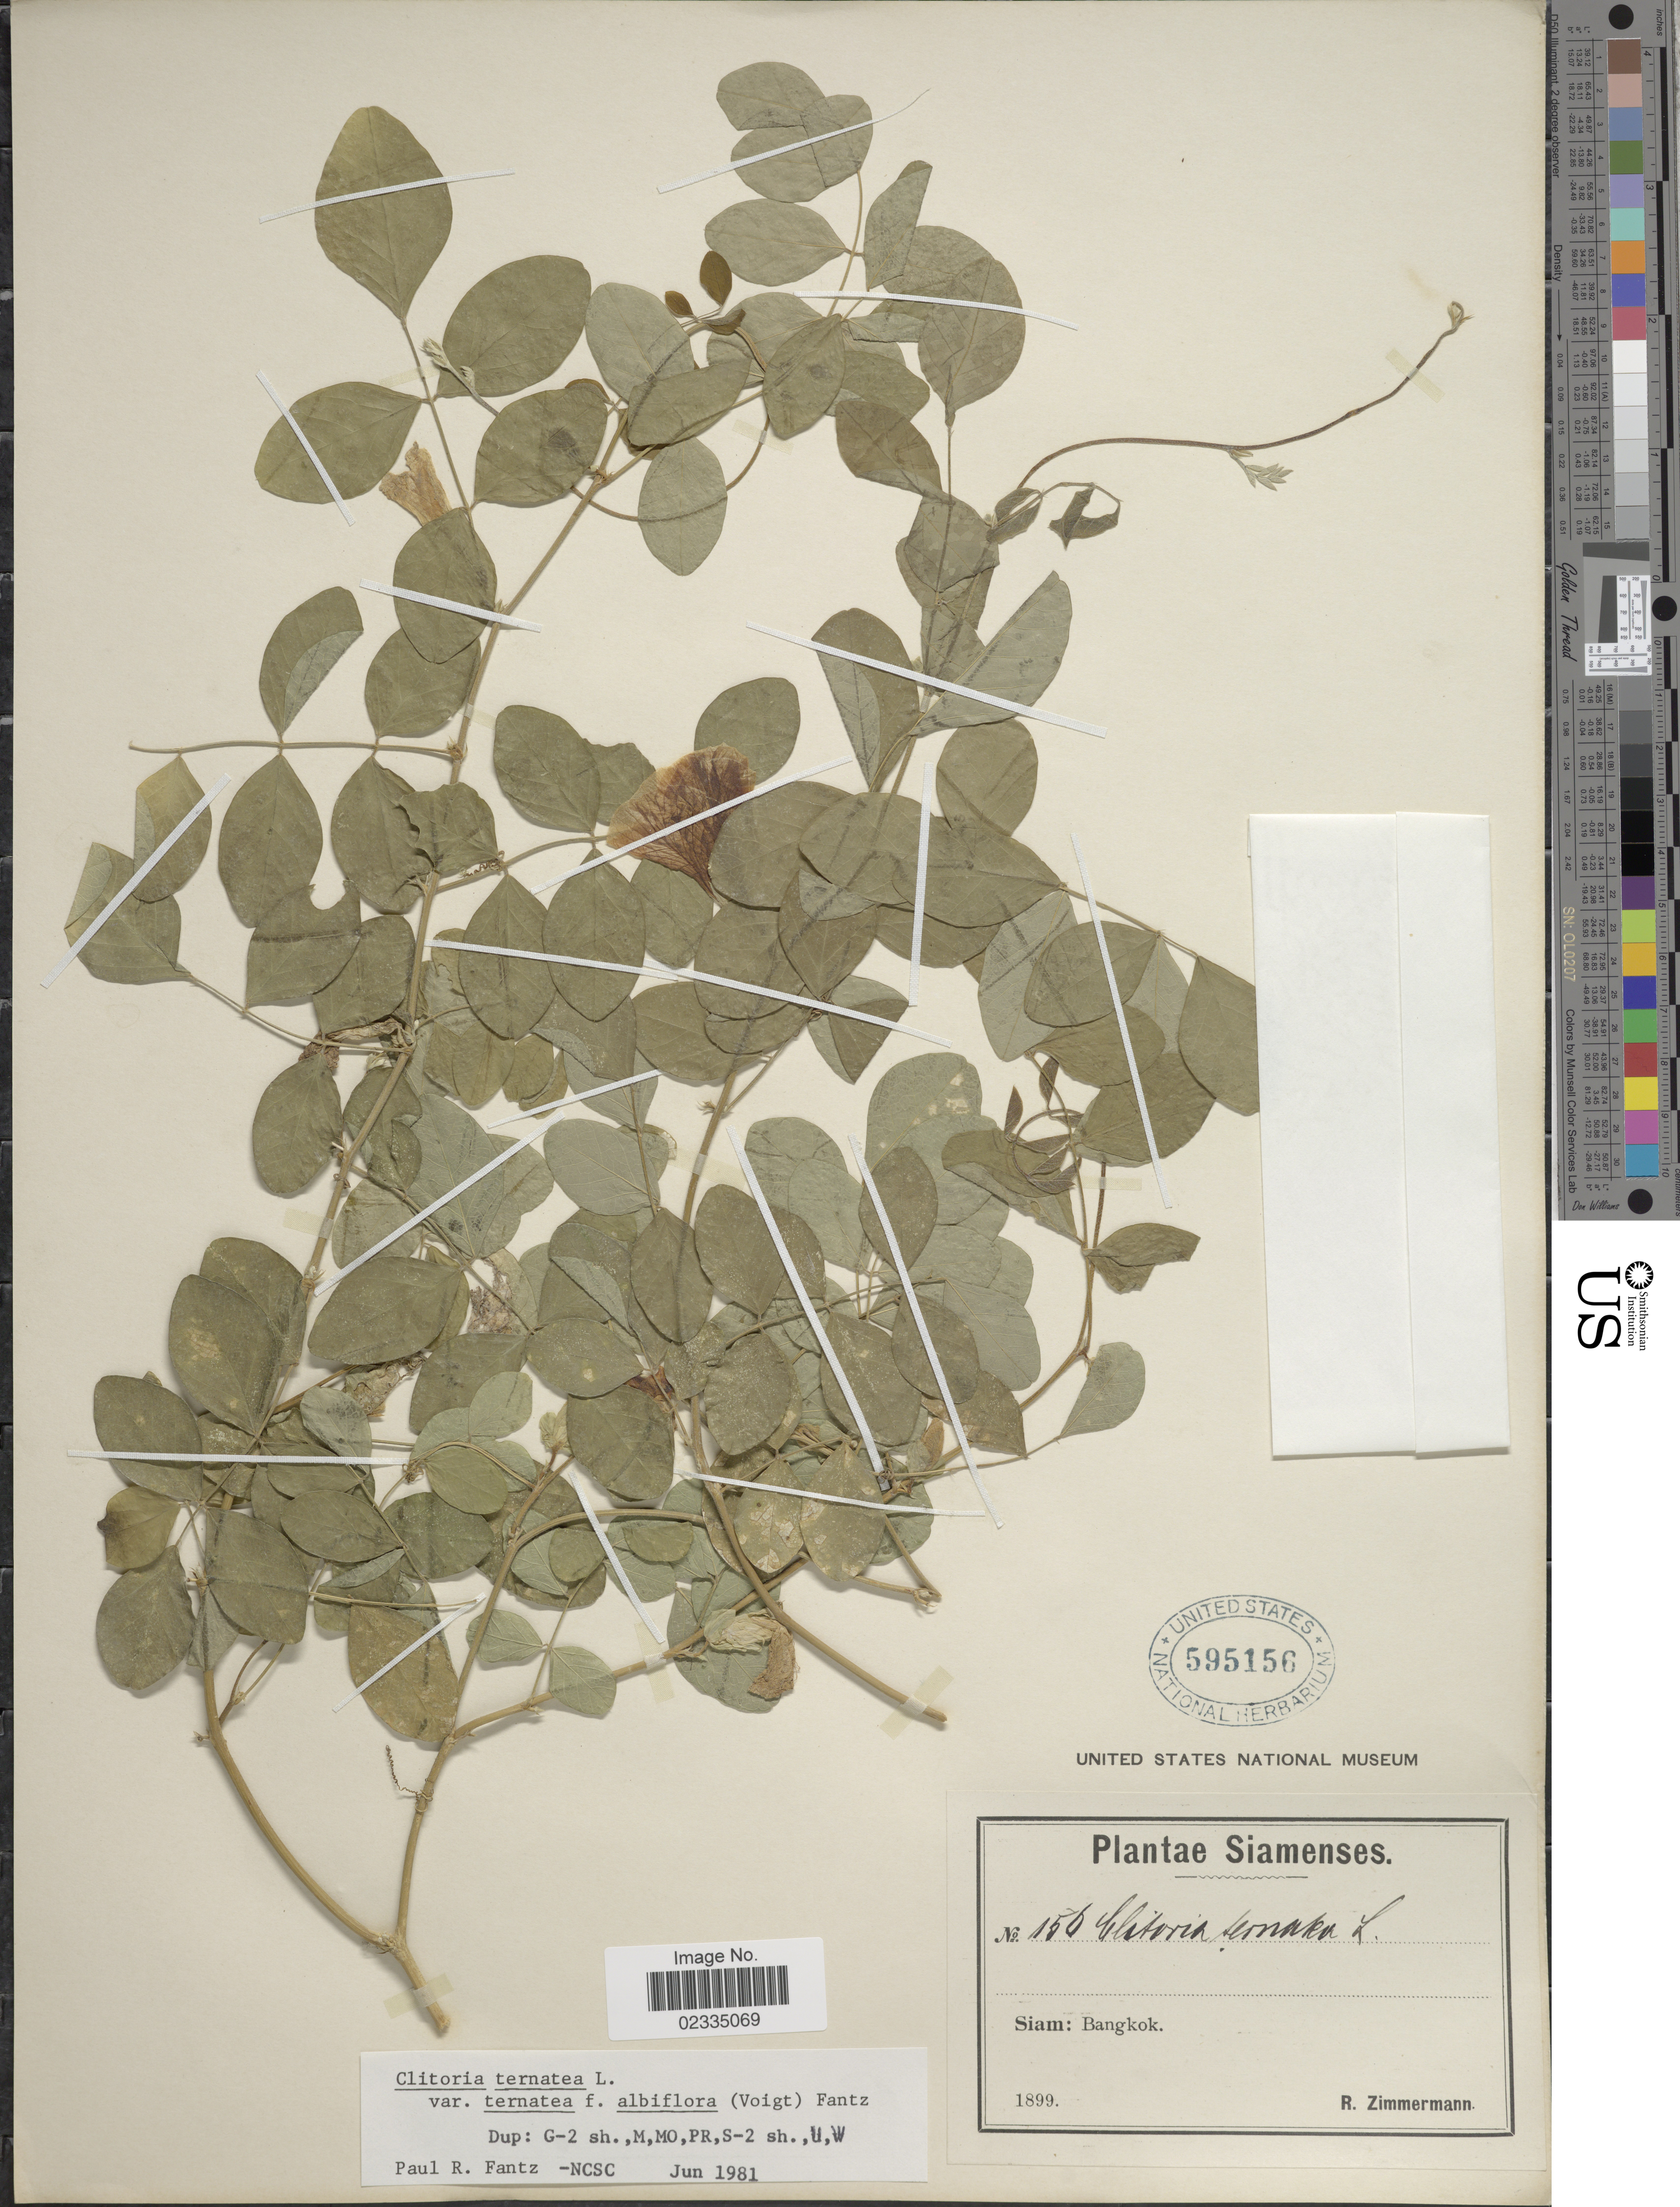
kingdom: Plantae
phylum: Tracheophyta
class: Magnoliopsida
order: Fabales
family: Fabaceae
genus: Clitoria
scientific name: Clitoria ternatea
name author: L.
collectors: R. Zimmerman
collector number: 156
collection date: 1899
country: Thailand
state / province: Bangkok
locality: Siam: Bangkok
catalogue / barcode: US 595156